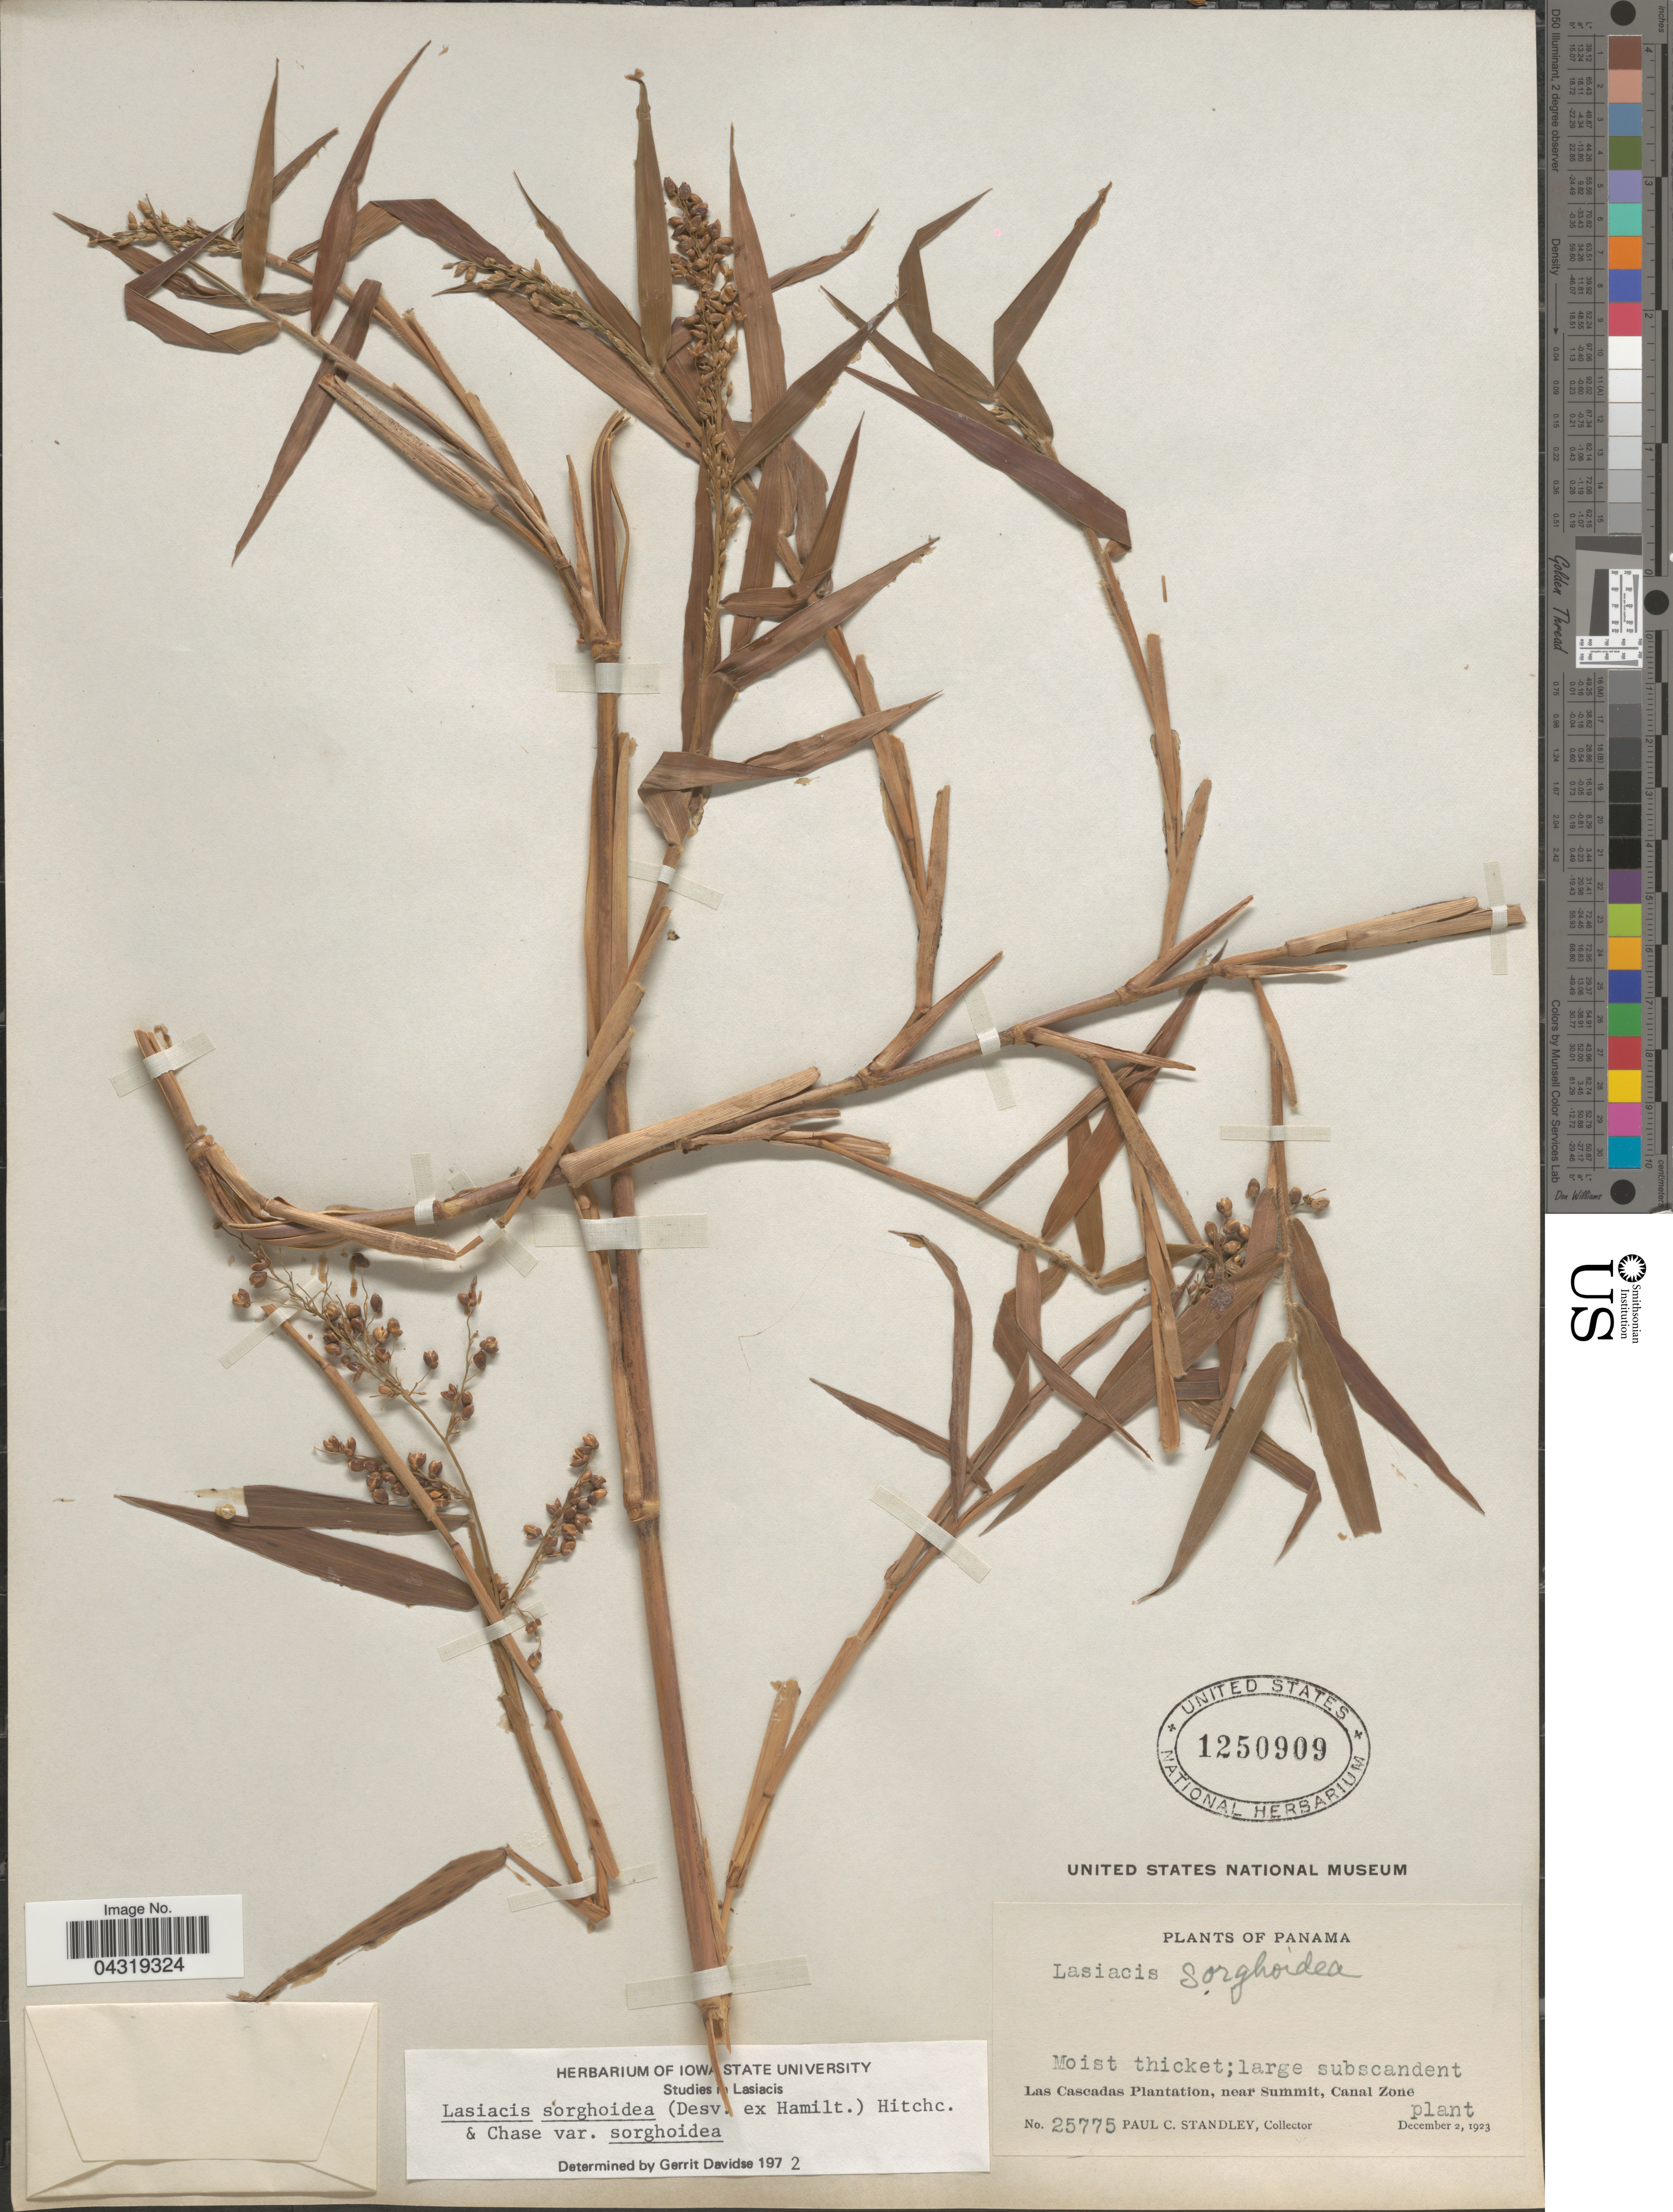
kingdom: Plantae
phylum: Tracheophyta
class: Liliopsida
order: Poales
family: Poaceae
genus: Lasiacis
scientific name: Lasiacis sorghoidea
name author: (Desv. ex Ham.) Hitchc. & Chase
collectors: P. C. Standley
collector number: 25775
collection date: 1923-12-02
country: Panama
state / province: Colón / Panamá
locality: Las Cascadas Plantation, near Summit, Canal Zone.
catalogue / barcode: US 1250909